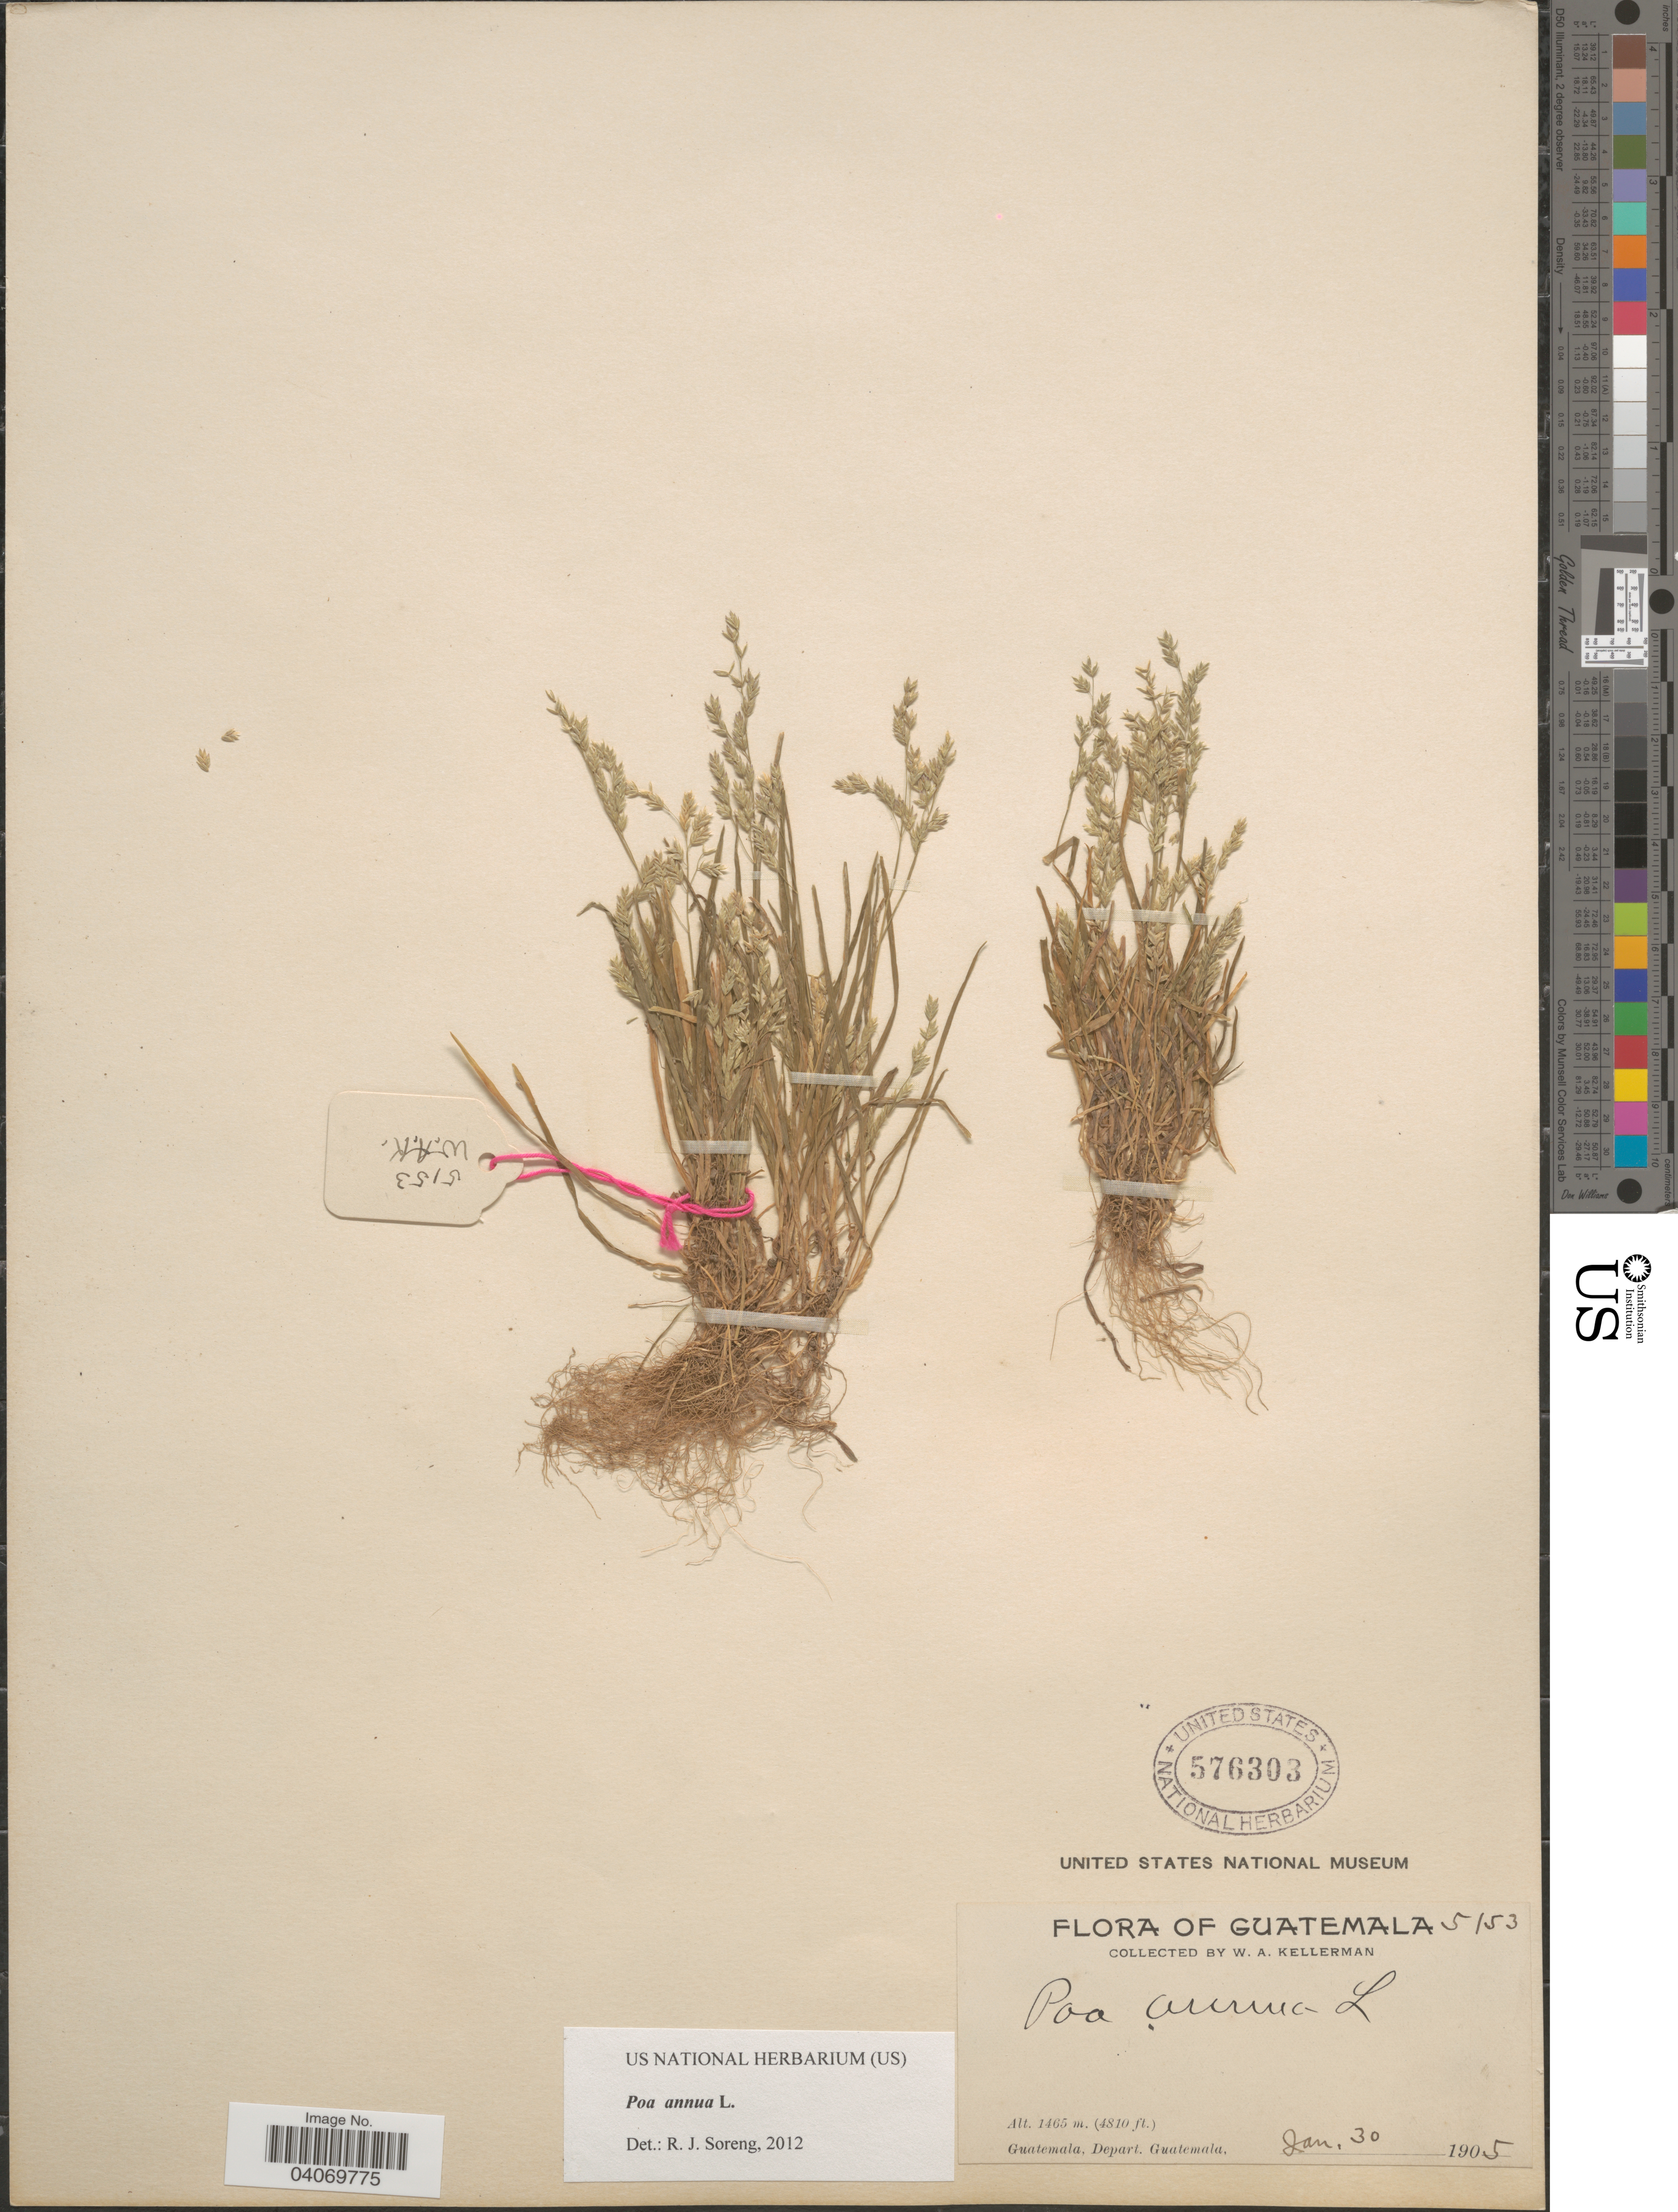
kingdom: Plantae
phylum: Tracheophyta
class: Liliopsida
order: Poales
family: Poaceae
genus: Poa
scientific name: Poa annua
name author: L.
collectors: W. Kellerman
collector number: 5153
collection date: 1905-01-30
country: Guatemala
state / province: Guatemala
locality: Depart. Guatemala.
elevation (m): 1465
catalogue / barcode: US 576303